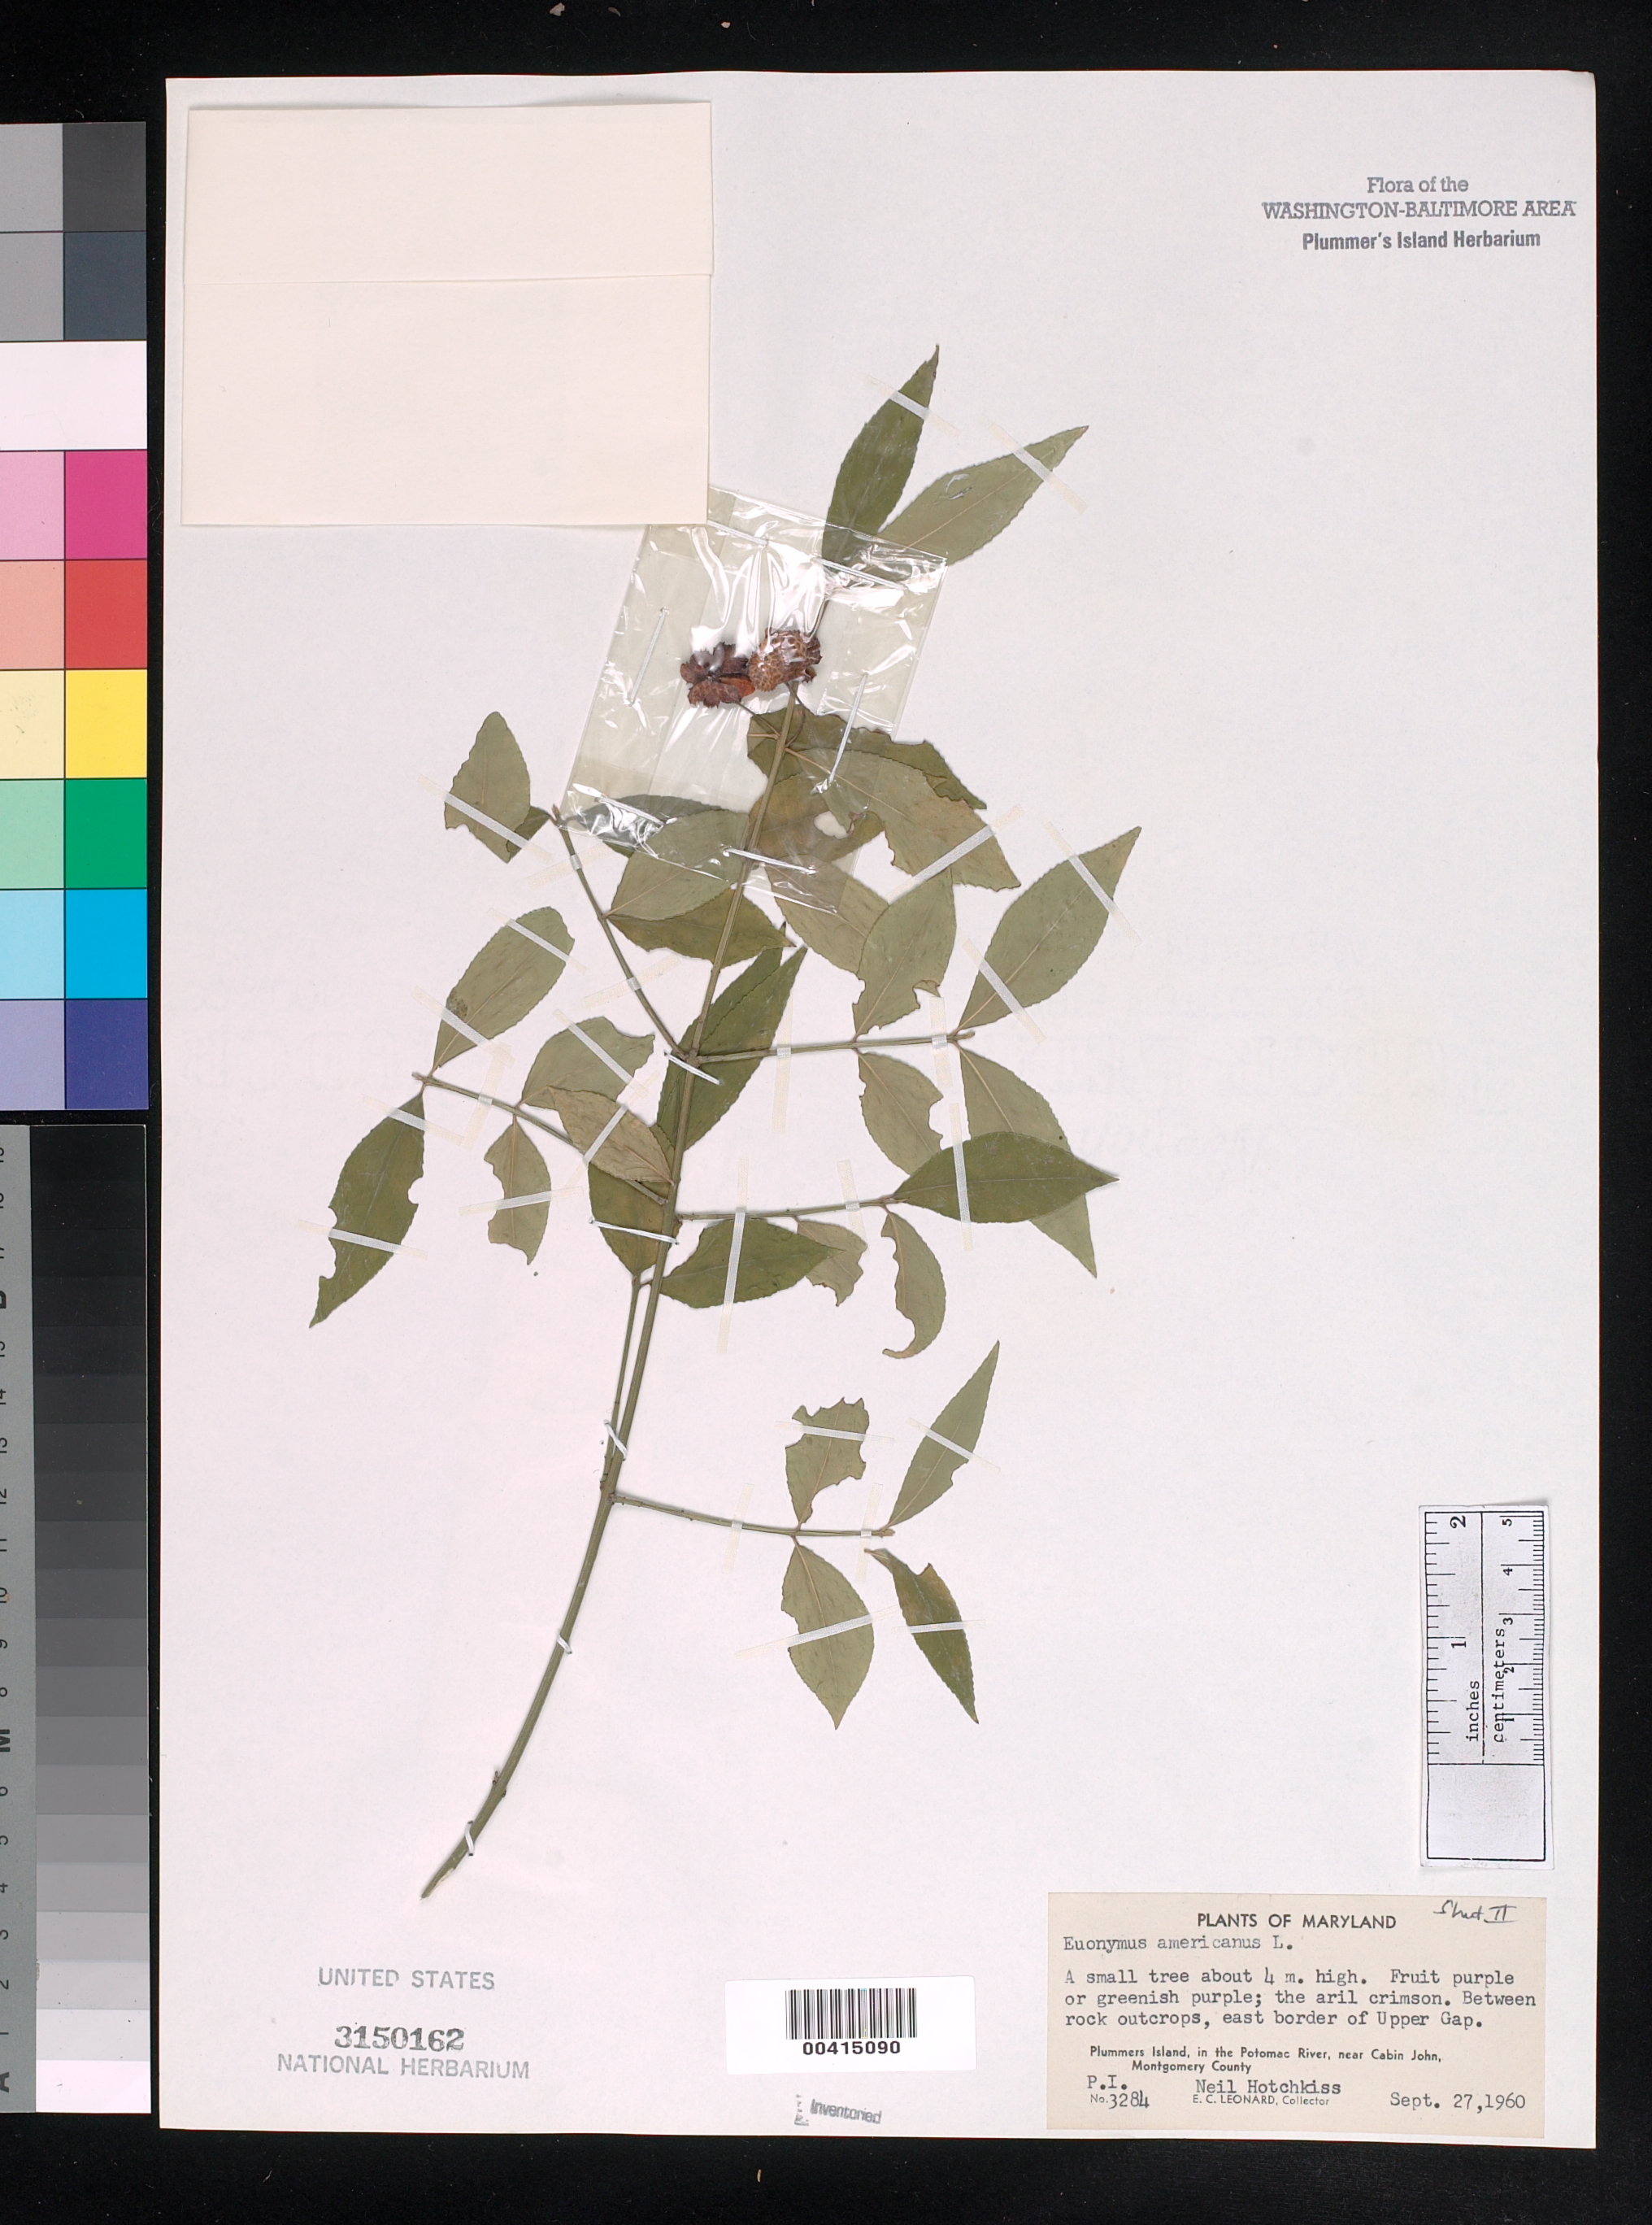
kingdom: Plantae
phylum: Tracheophyta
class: Magnoliopsida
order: Celastrales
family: Celastraceae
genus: Euonymus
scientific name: Euonymus americanus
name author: L.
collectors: E. C. Leonard & N. Hotchkiss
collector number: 3321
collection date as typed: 27 Sep 1960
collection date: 1960-09-27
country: United States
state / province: Maryland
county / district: Montgomery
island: Plummers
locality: Plummer's Island, east border of Upper Gap, near Cabin John C. & O. Canal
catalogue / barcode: US 3150162